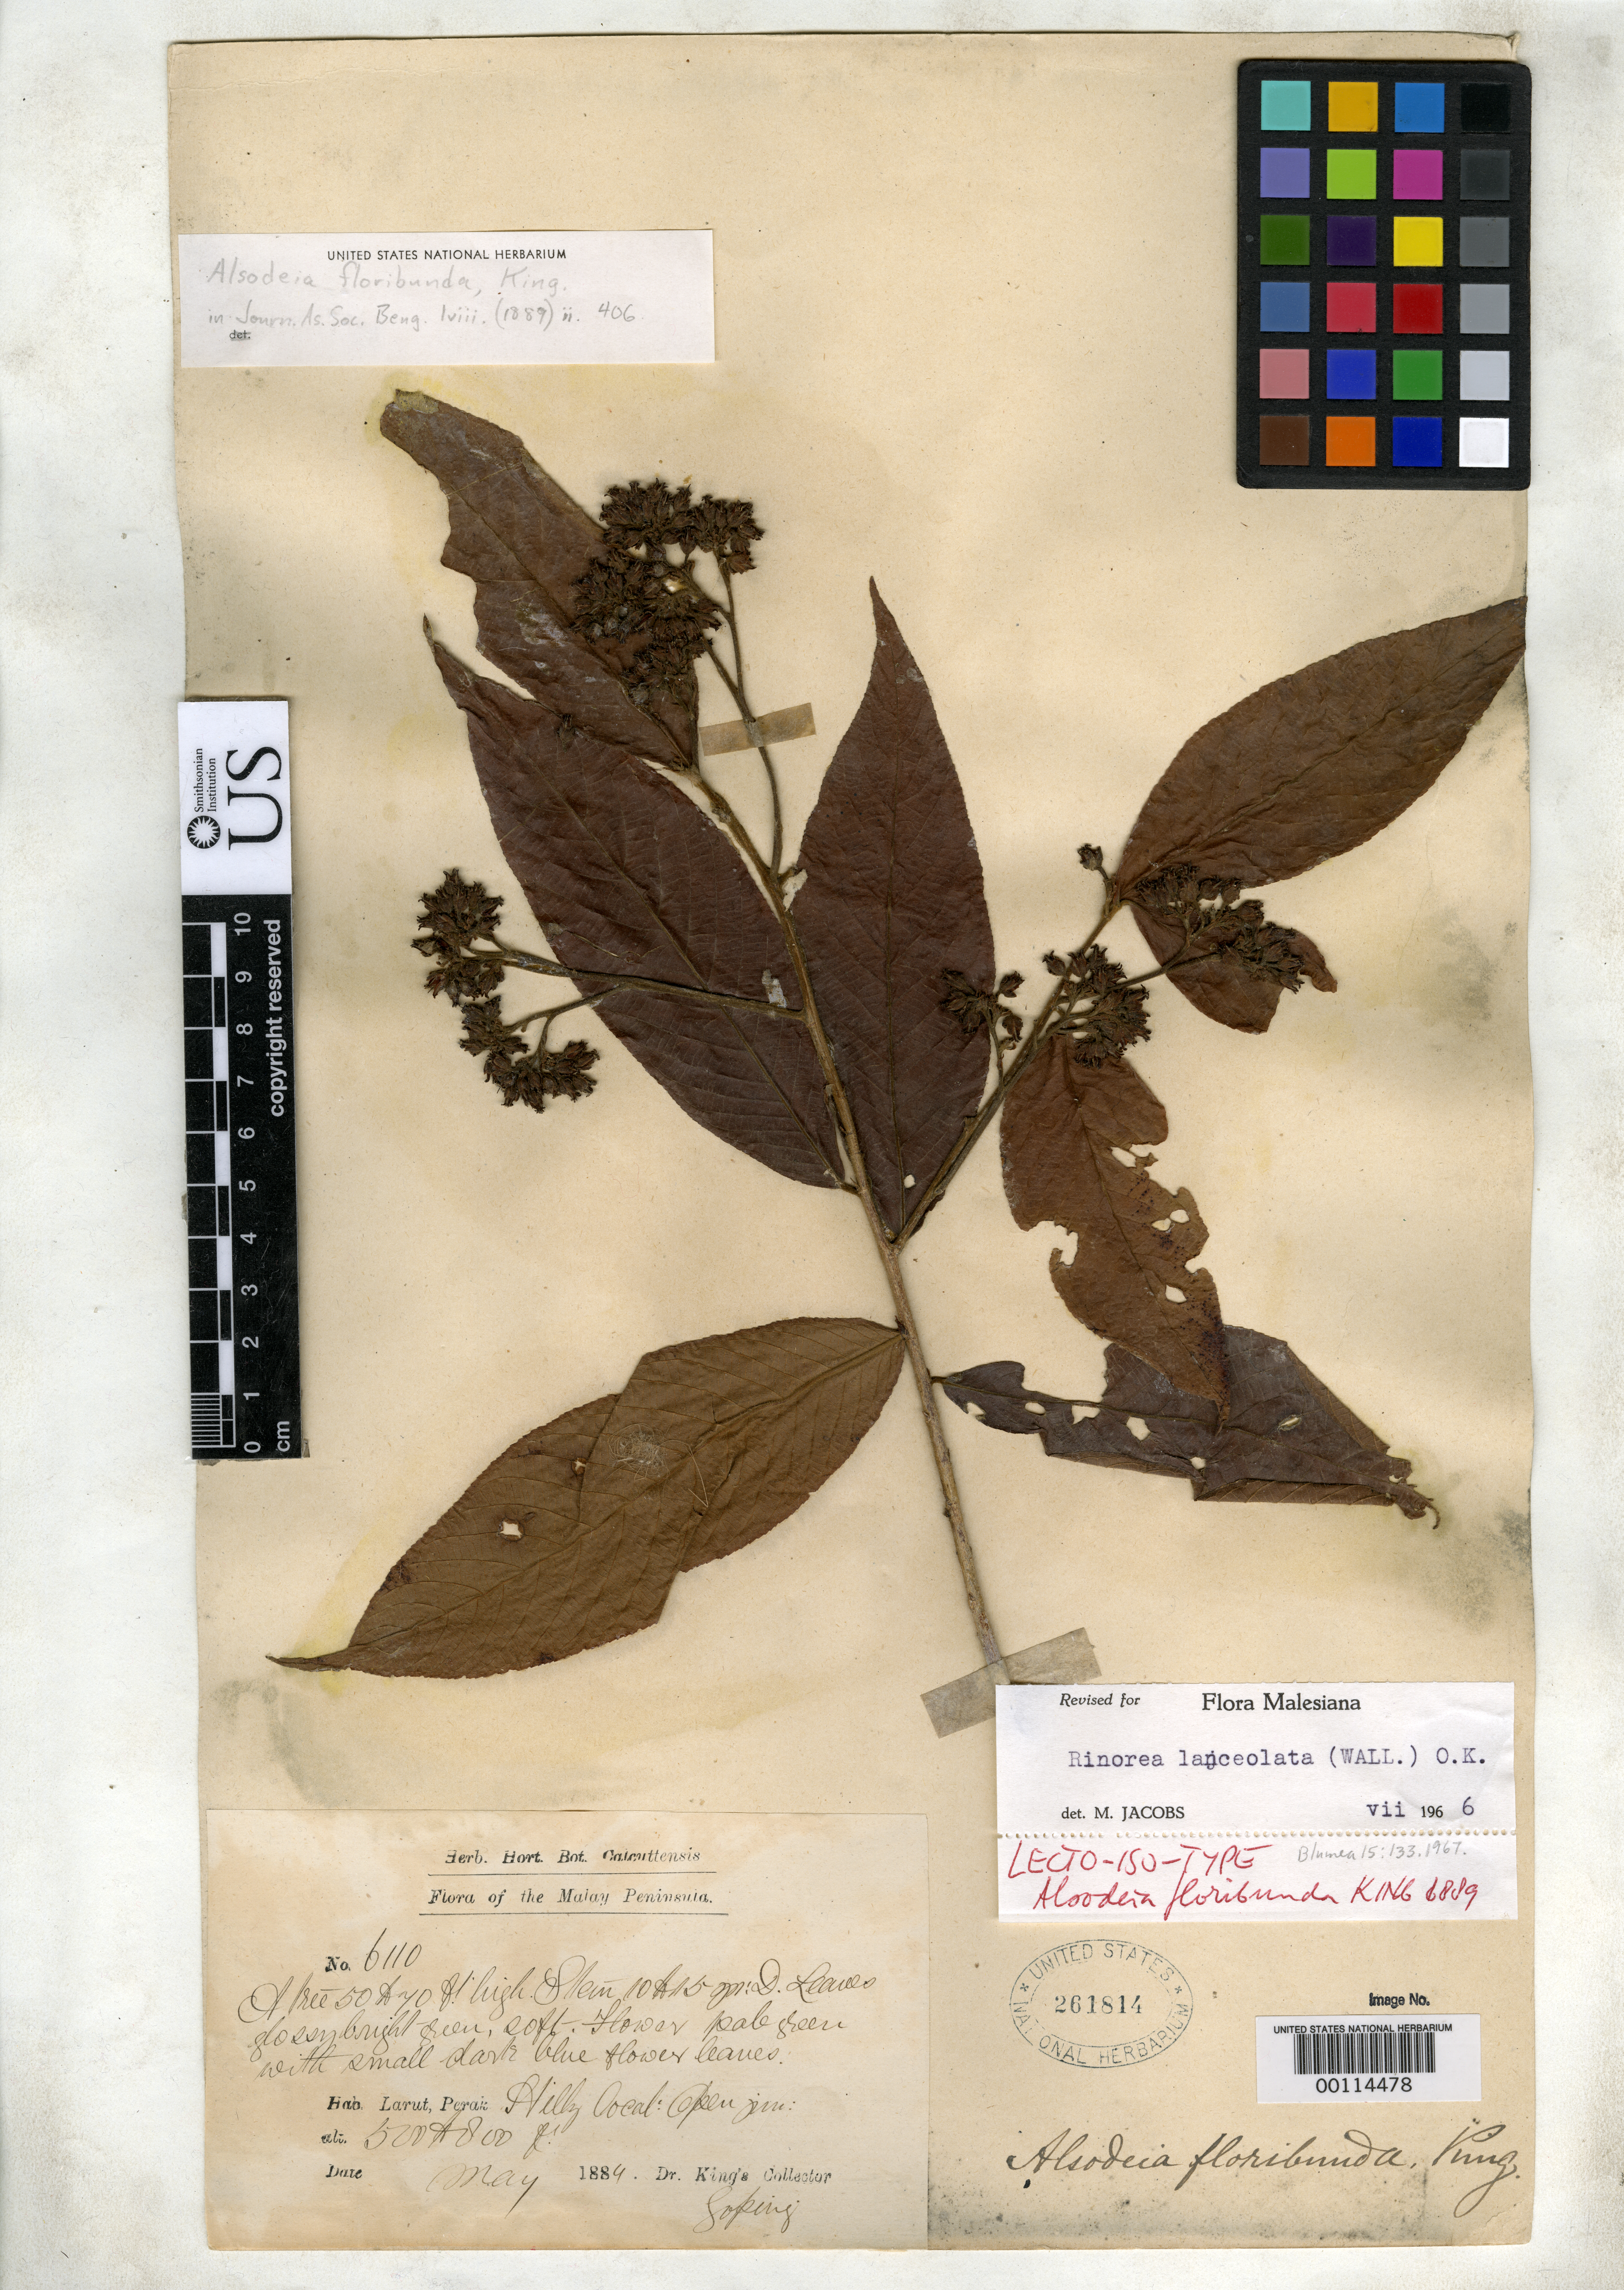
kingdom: Plantae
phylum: Tracheophyta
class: Magnoliopsida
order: Malpighiales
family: Violaceae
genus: Alsodeia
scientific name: Alsodeia floribunda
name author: King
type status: Lectotype; Syntype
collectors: Dr. King's collector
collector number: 6110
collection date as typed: May 1884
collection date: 1884-05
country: Malaysia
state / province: Perak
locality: Malay Peninsula. Larut, Perak.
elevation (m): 152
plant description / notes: Annotated as "lecto-iso-type" by M. Jacobs (1966) but publication does not specify which herbarium has the lectotype. Annotated as lectotype by J.M. Demuria [2018, second-step lectotypification apparently ined.]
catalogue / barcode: US 261814